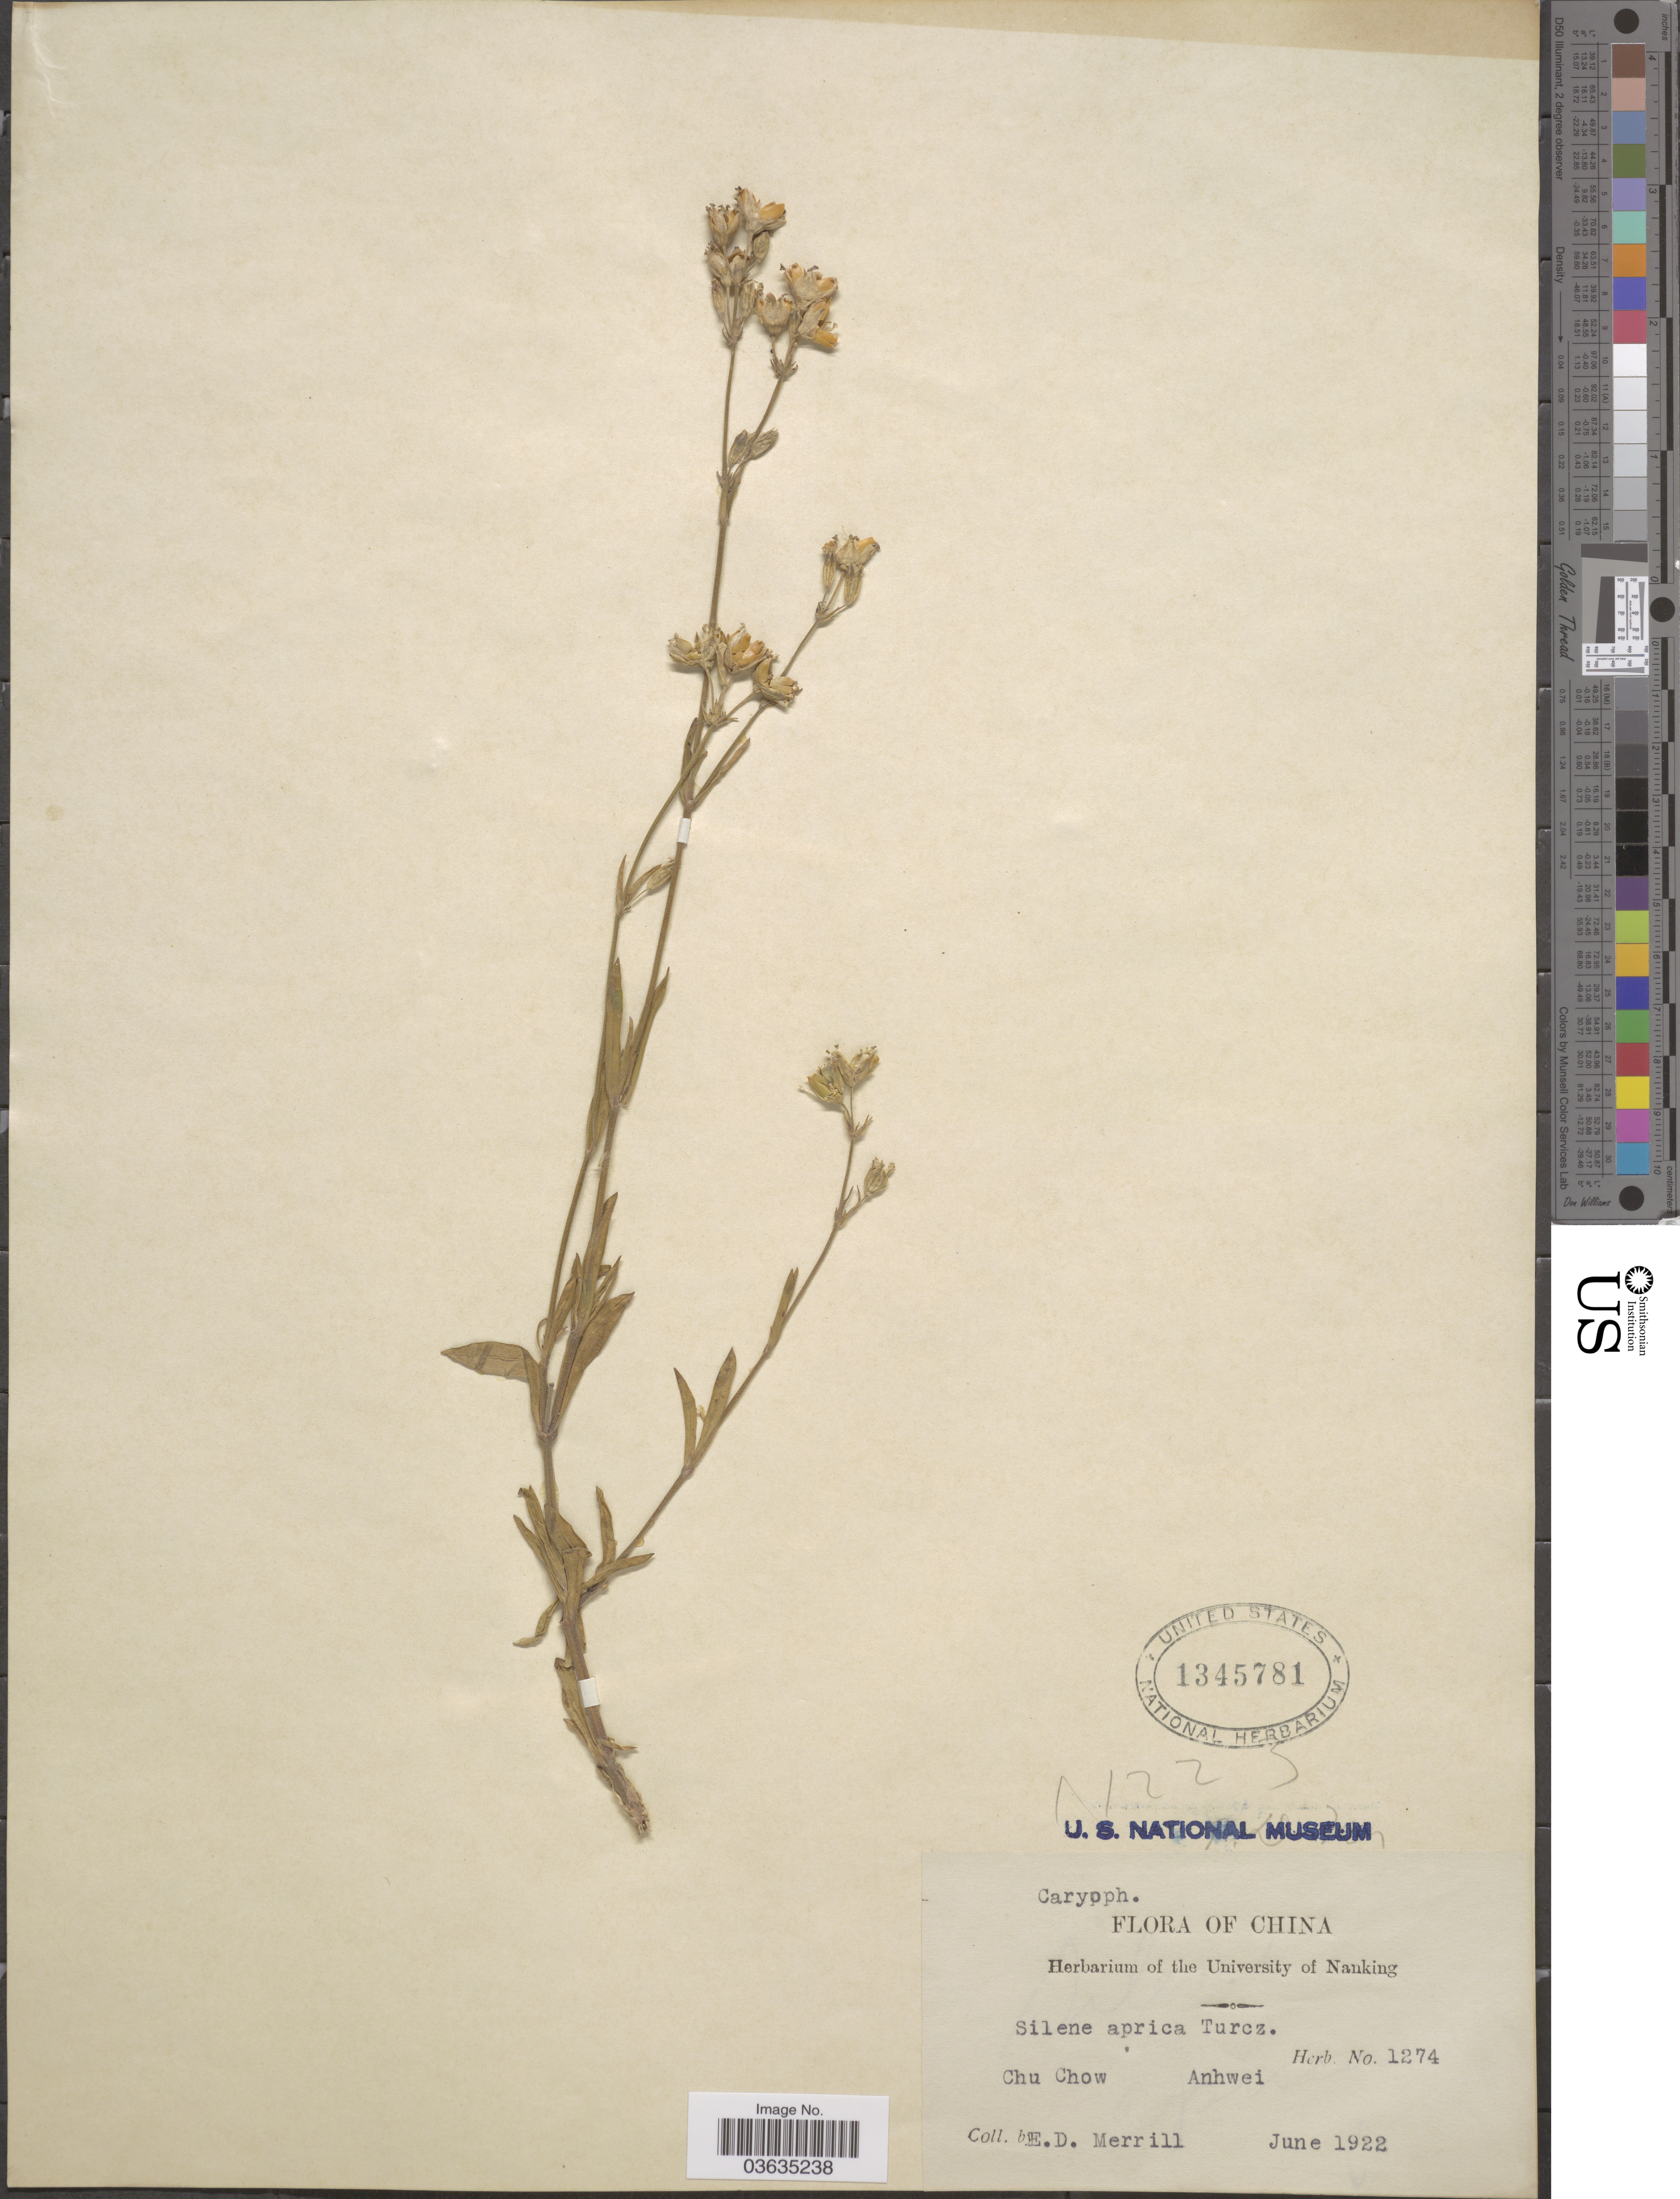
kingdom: Plantae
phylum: Tracheophyta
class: Magnoliopsida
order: Caryophyllales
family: Caryophyllaceae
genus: Silene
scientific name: Silene aprica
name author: Turcz. ex Fisch. & C.A. Mey.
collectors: E. D. Merrill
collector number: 1274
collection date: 1922-06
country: China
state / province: Anhui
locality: Chu Chow. Anhwei.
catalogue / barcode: US 1345781